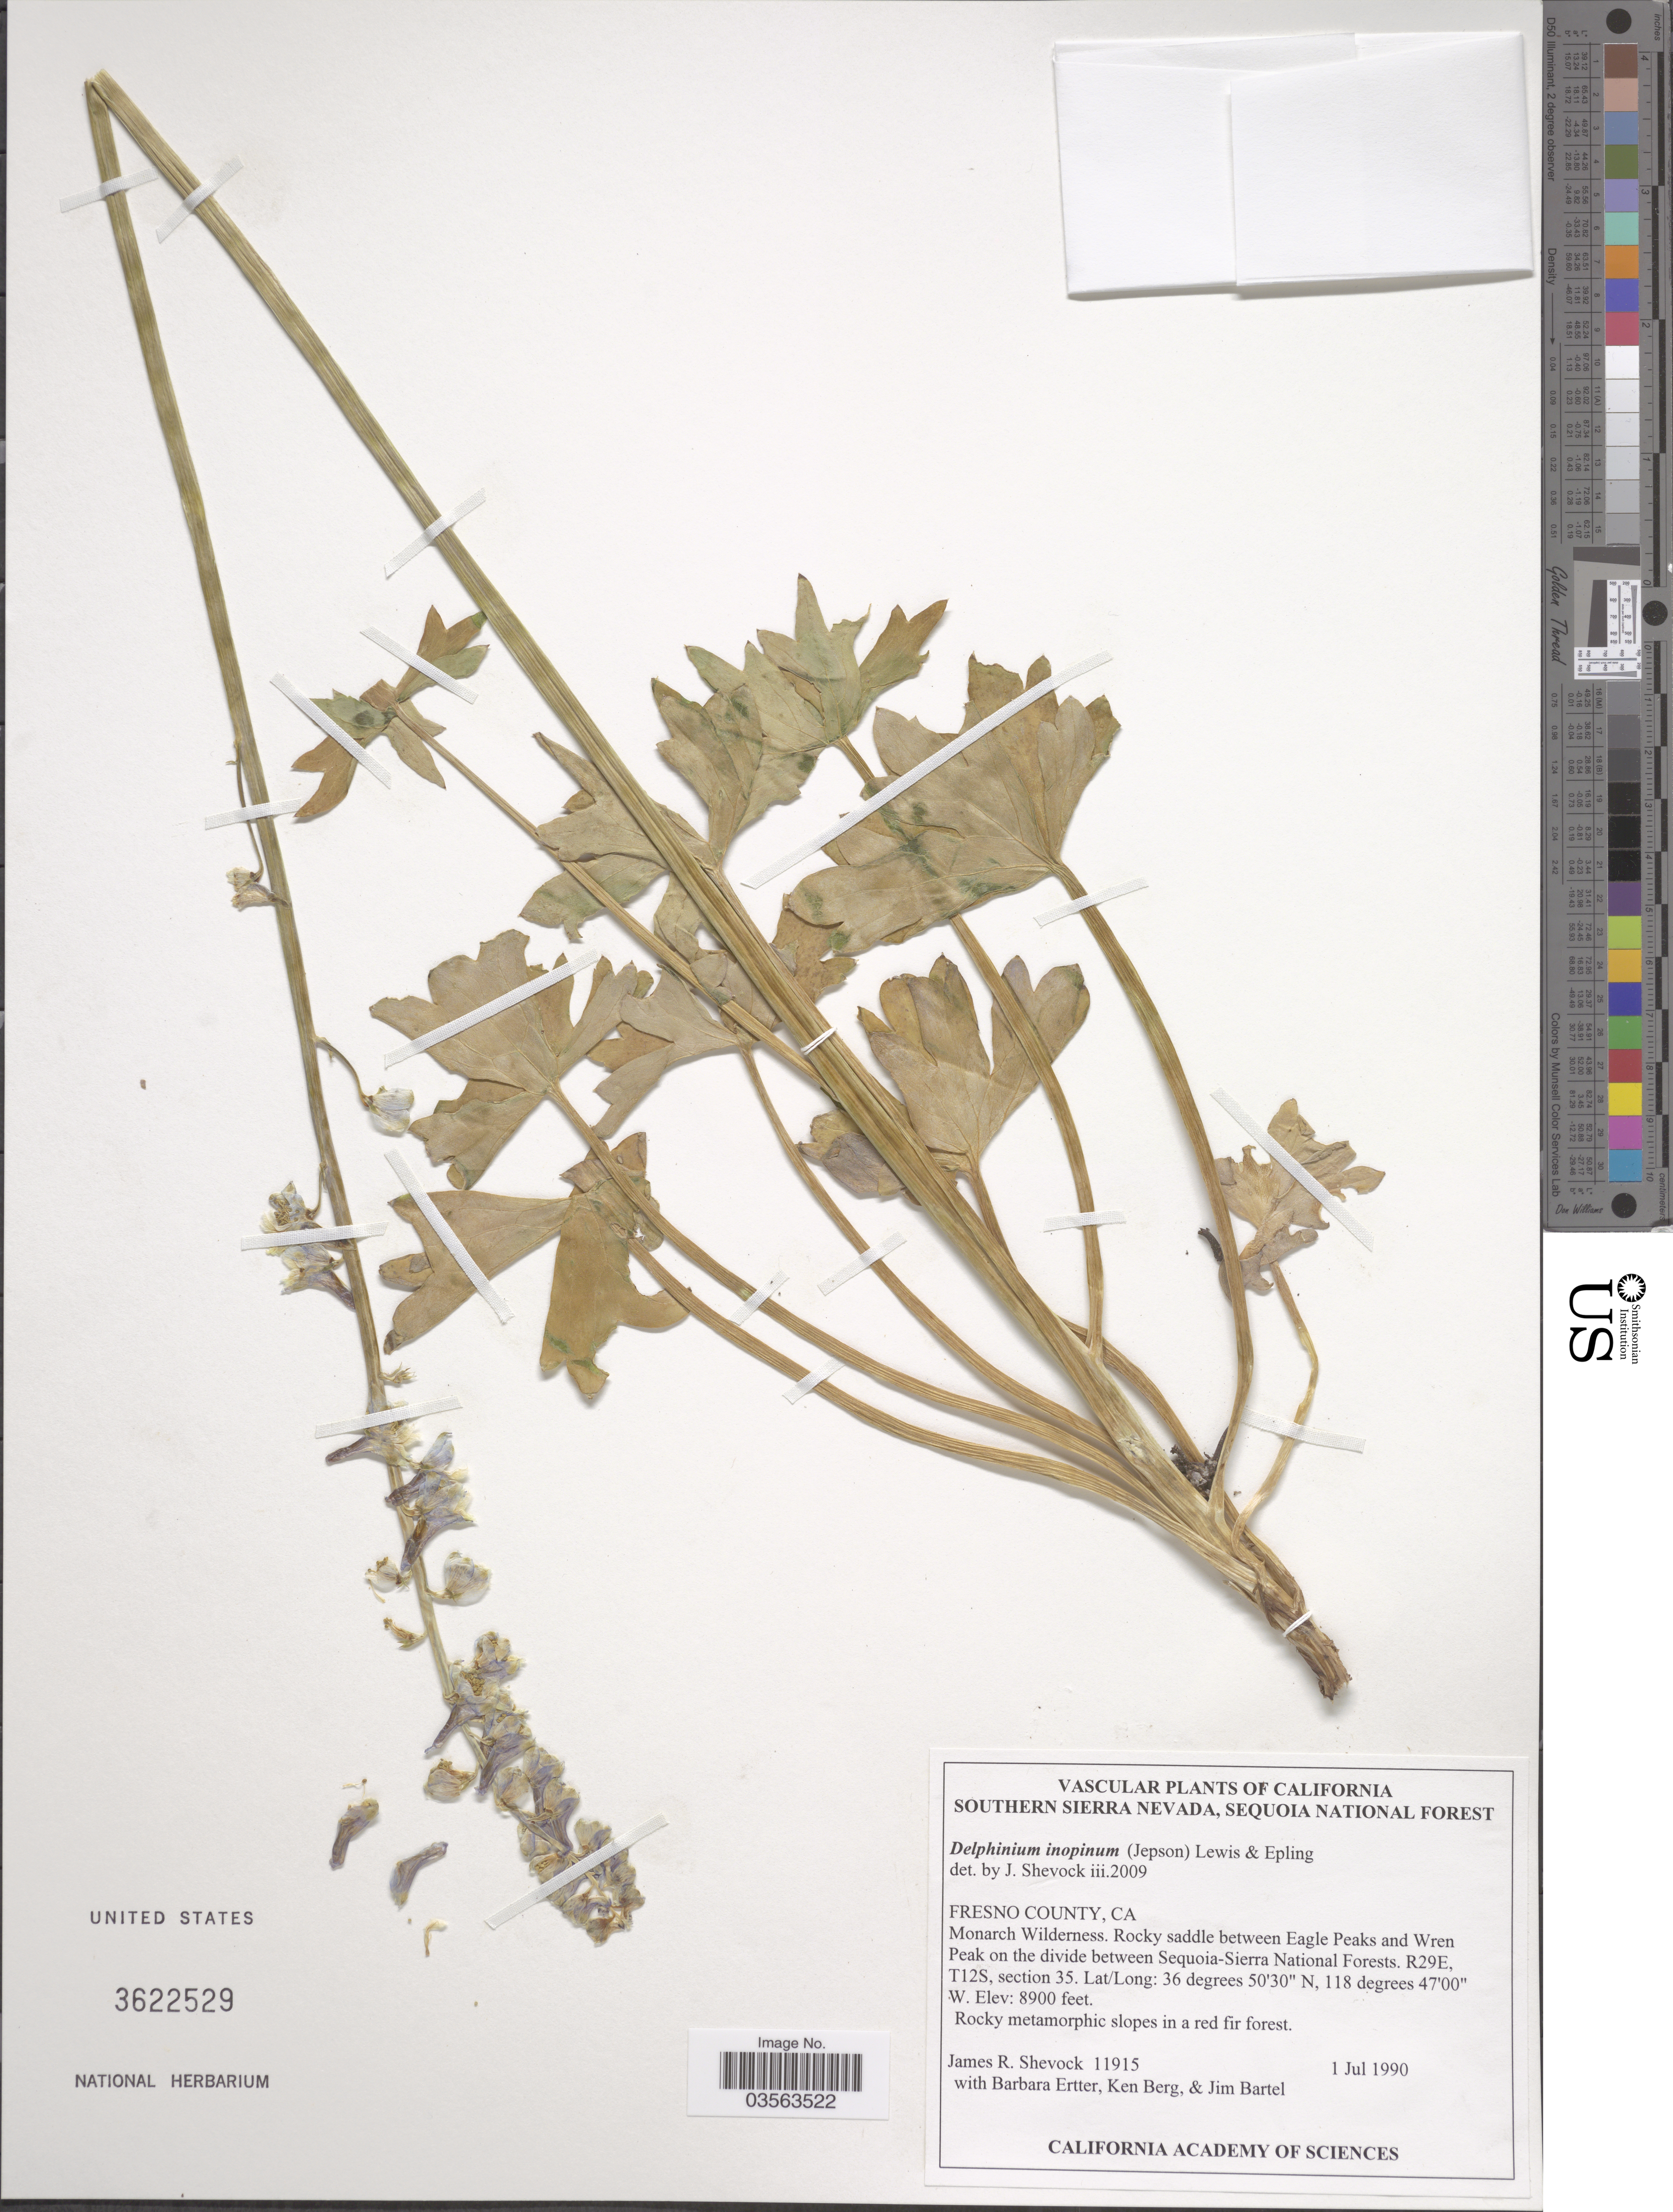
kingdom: Plantae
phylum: Tracheophyta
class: Magnoliopsida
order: Ranunculales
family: Ranunculaceae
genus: Delphinium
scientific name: Delphinium inopinum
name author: (Jeps.) F. H. Lewis & Epling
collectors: J. R. Shevock, B. Ertter, K. Berg & J. Bartel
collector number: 11915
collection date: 1990-07-01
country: United States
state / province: California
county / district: Fresno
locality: Southern Sierra Nevada, Sequoia National Forest. Fresno County, Monarch Wilderness. Rocky saddle between Eagle Peaks and Wren Peak on the divide between Sequoia-Sierra National Forests. R29E, T12S, section 35.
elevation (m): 2713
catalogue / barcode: US 3622529